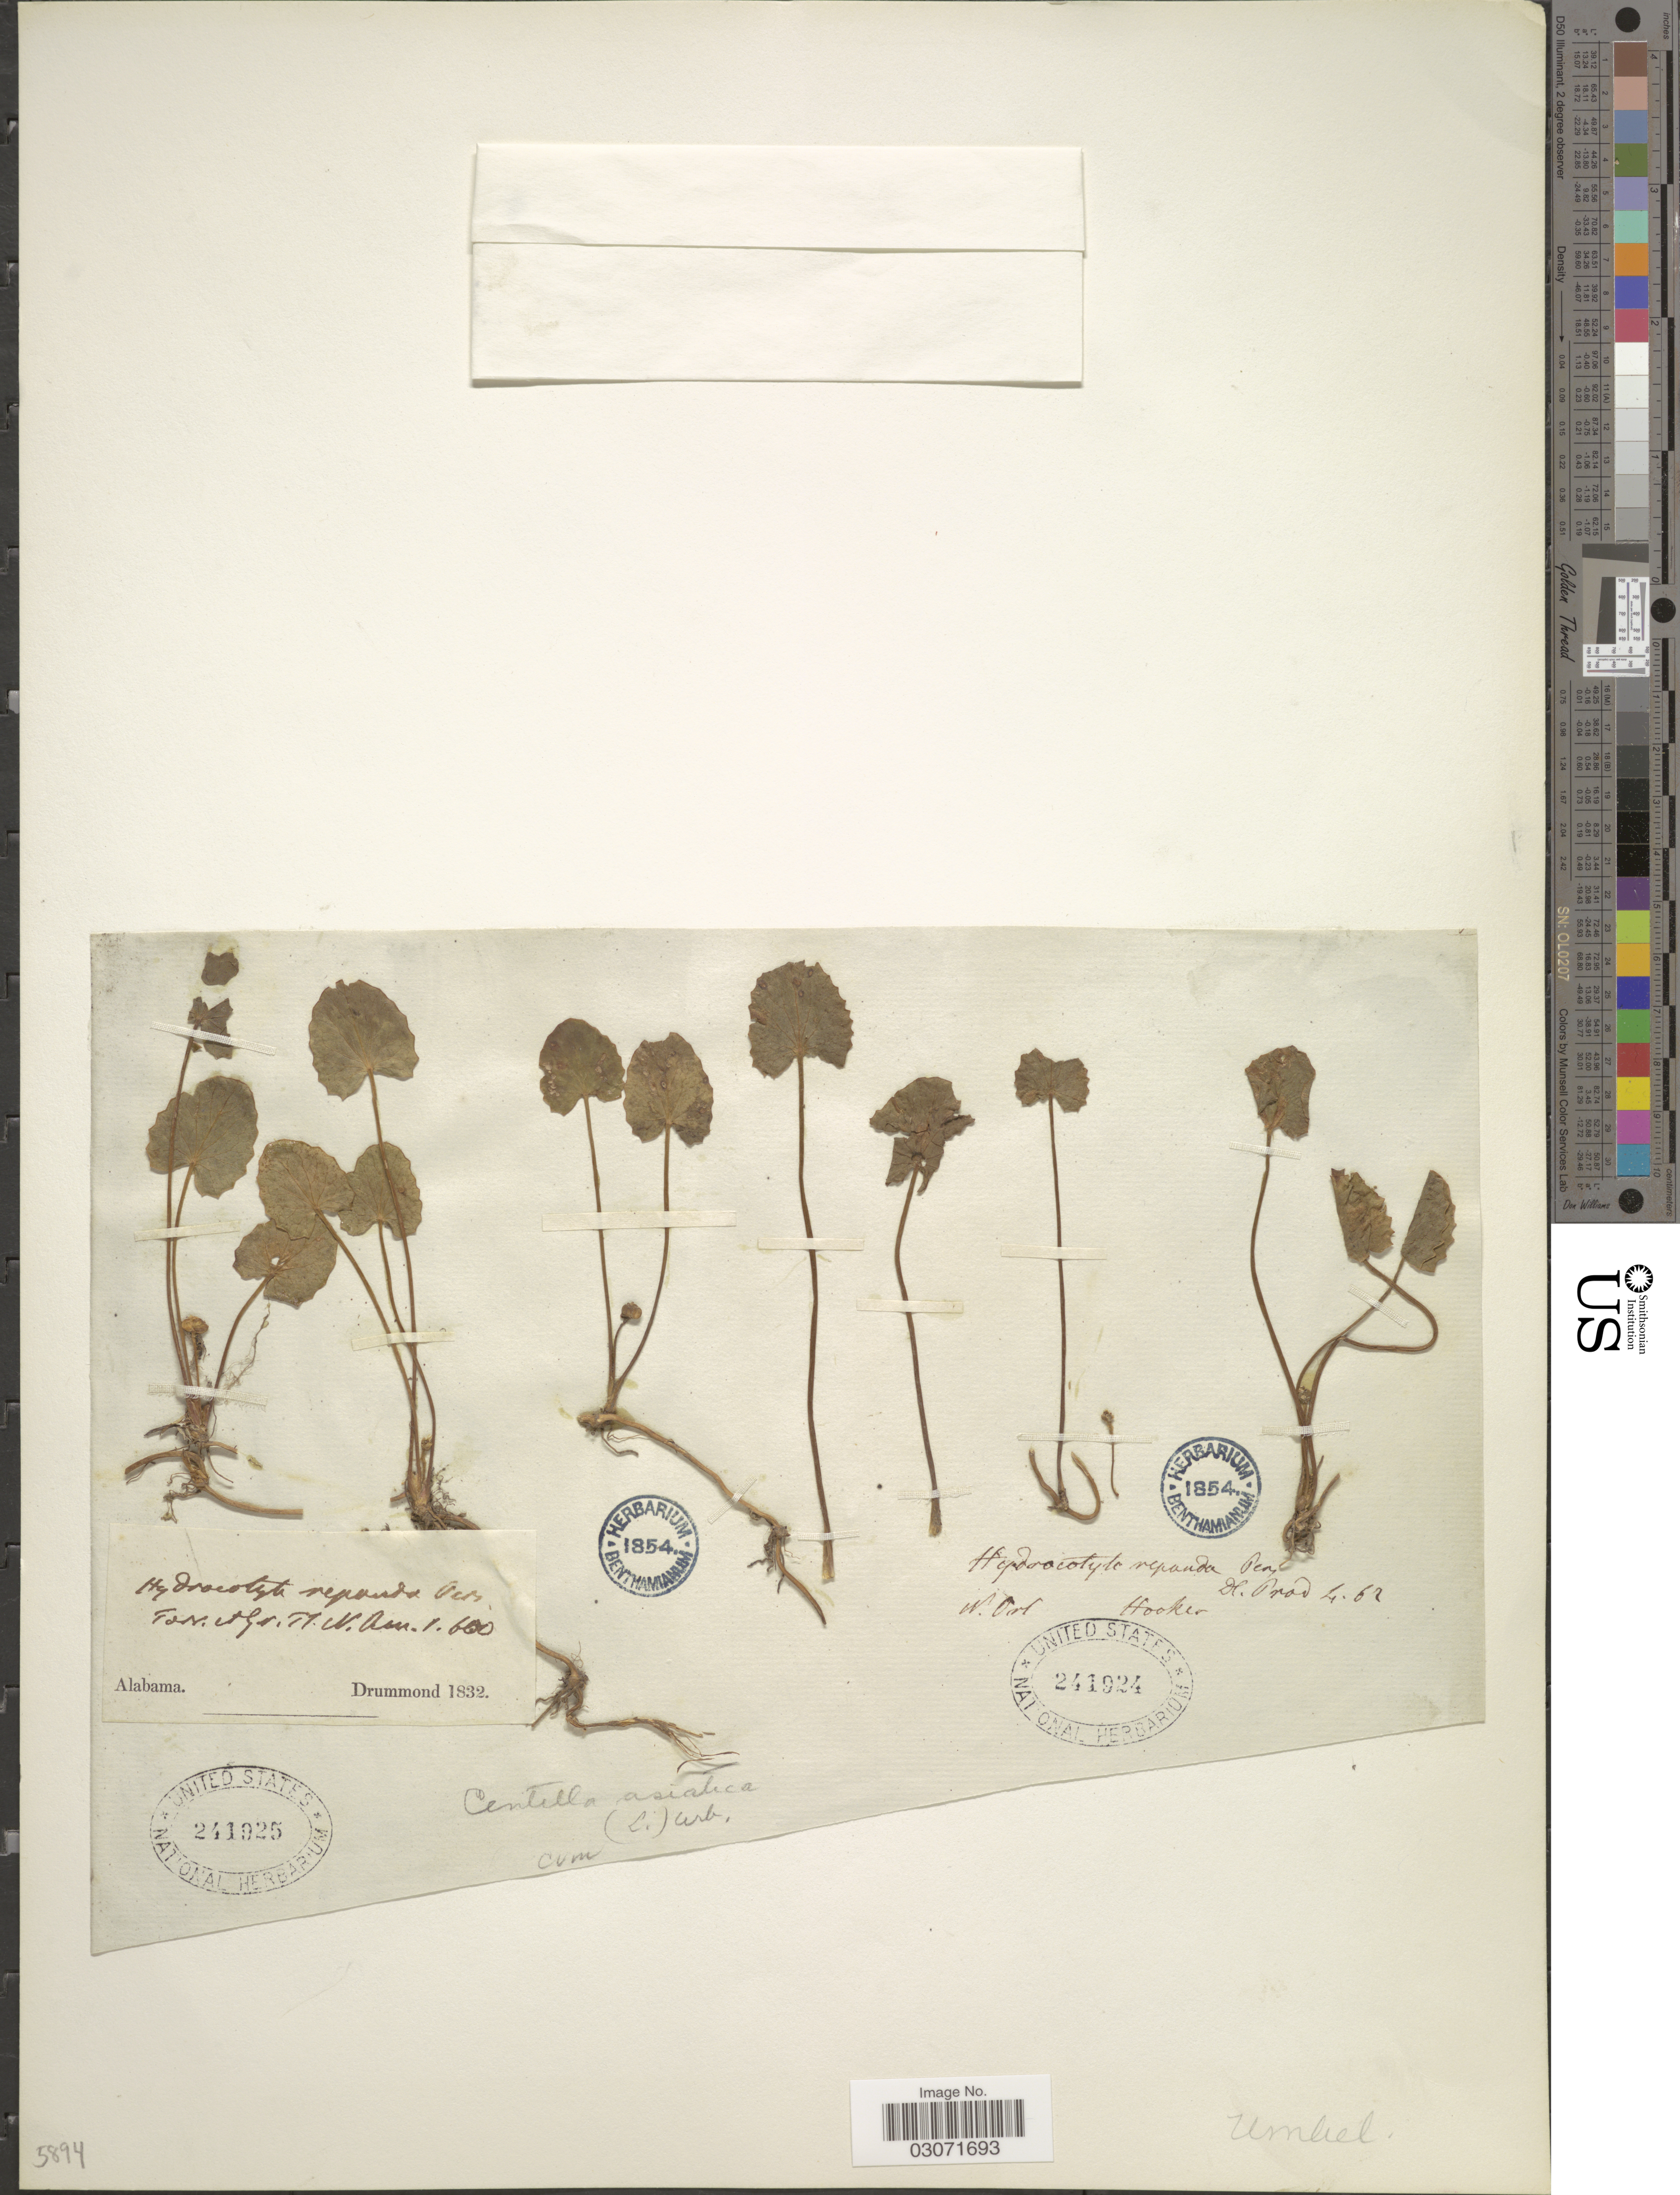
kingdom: Plantae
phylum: Tracheophyta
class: Magnoliopsida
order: Apiales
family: Apiaceae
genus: Centella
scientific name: Centella asiatica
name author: (L.) Urb.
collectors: -. Drummond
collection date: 1832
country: United States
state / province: Alabama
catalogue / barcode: US 241925